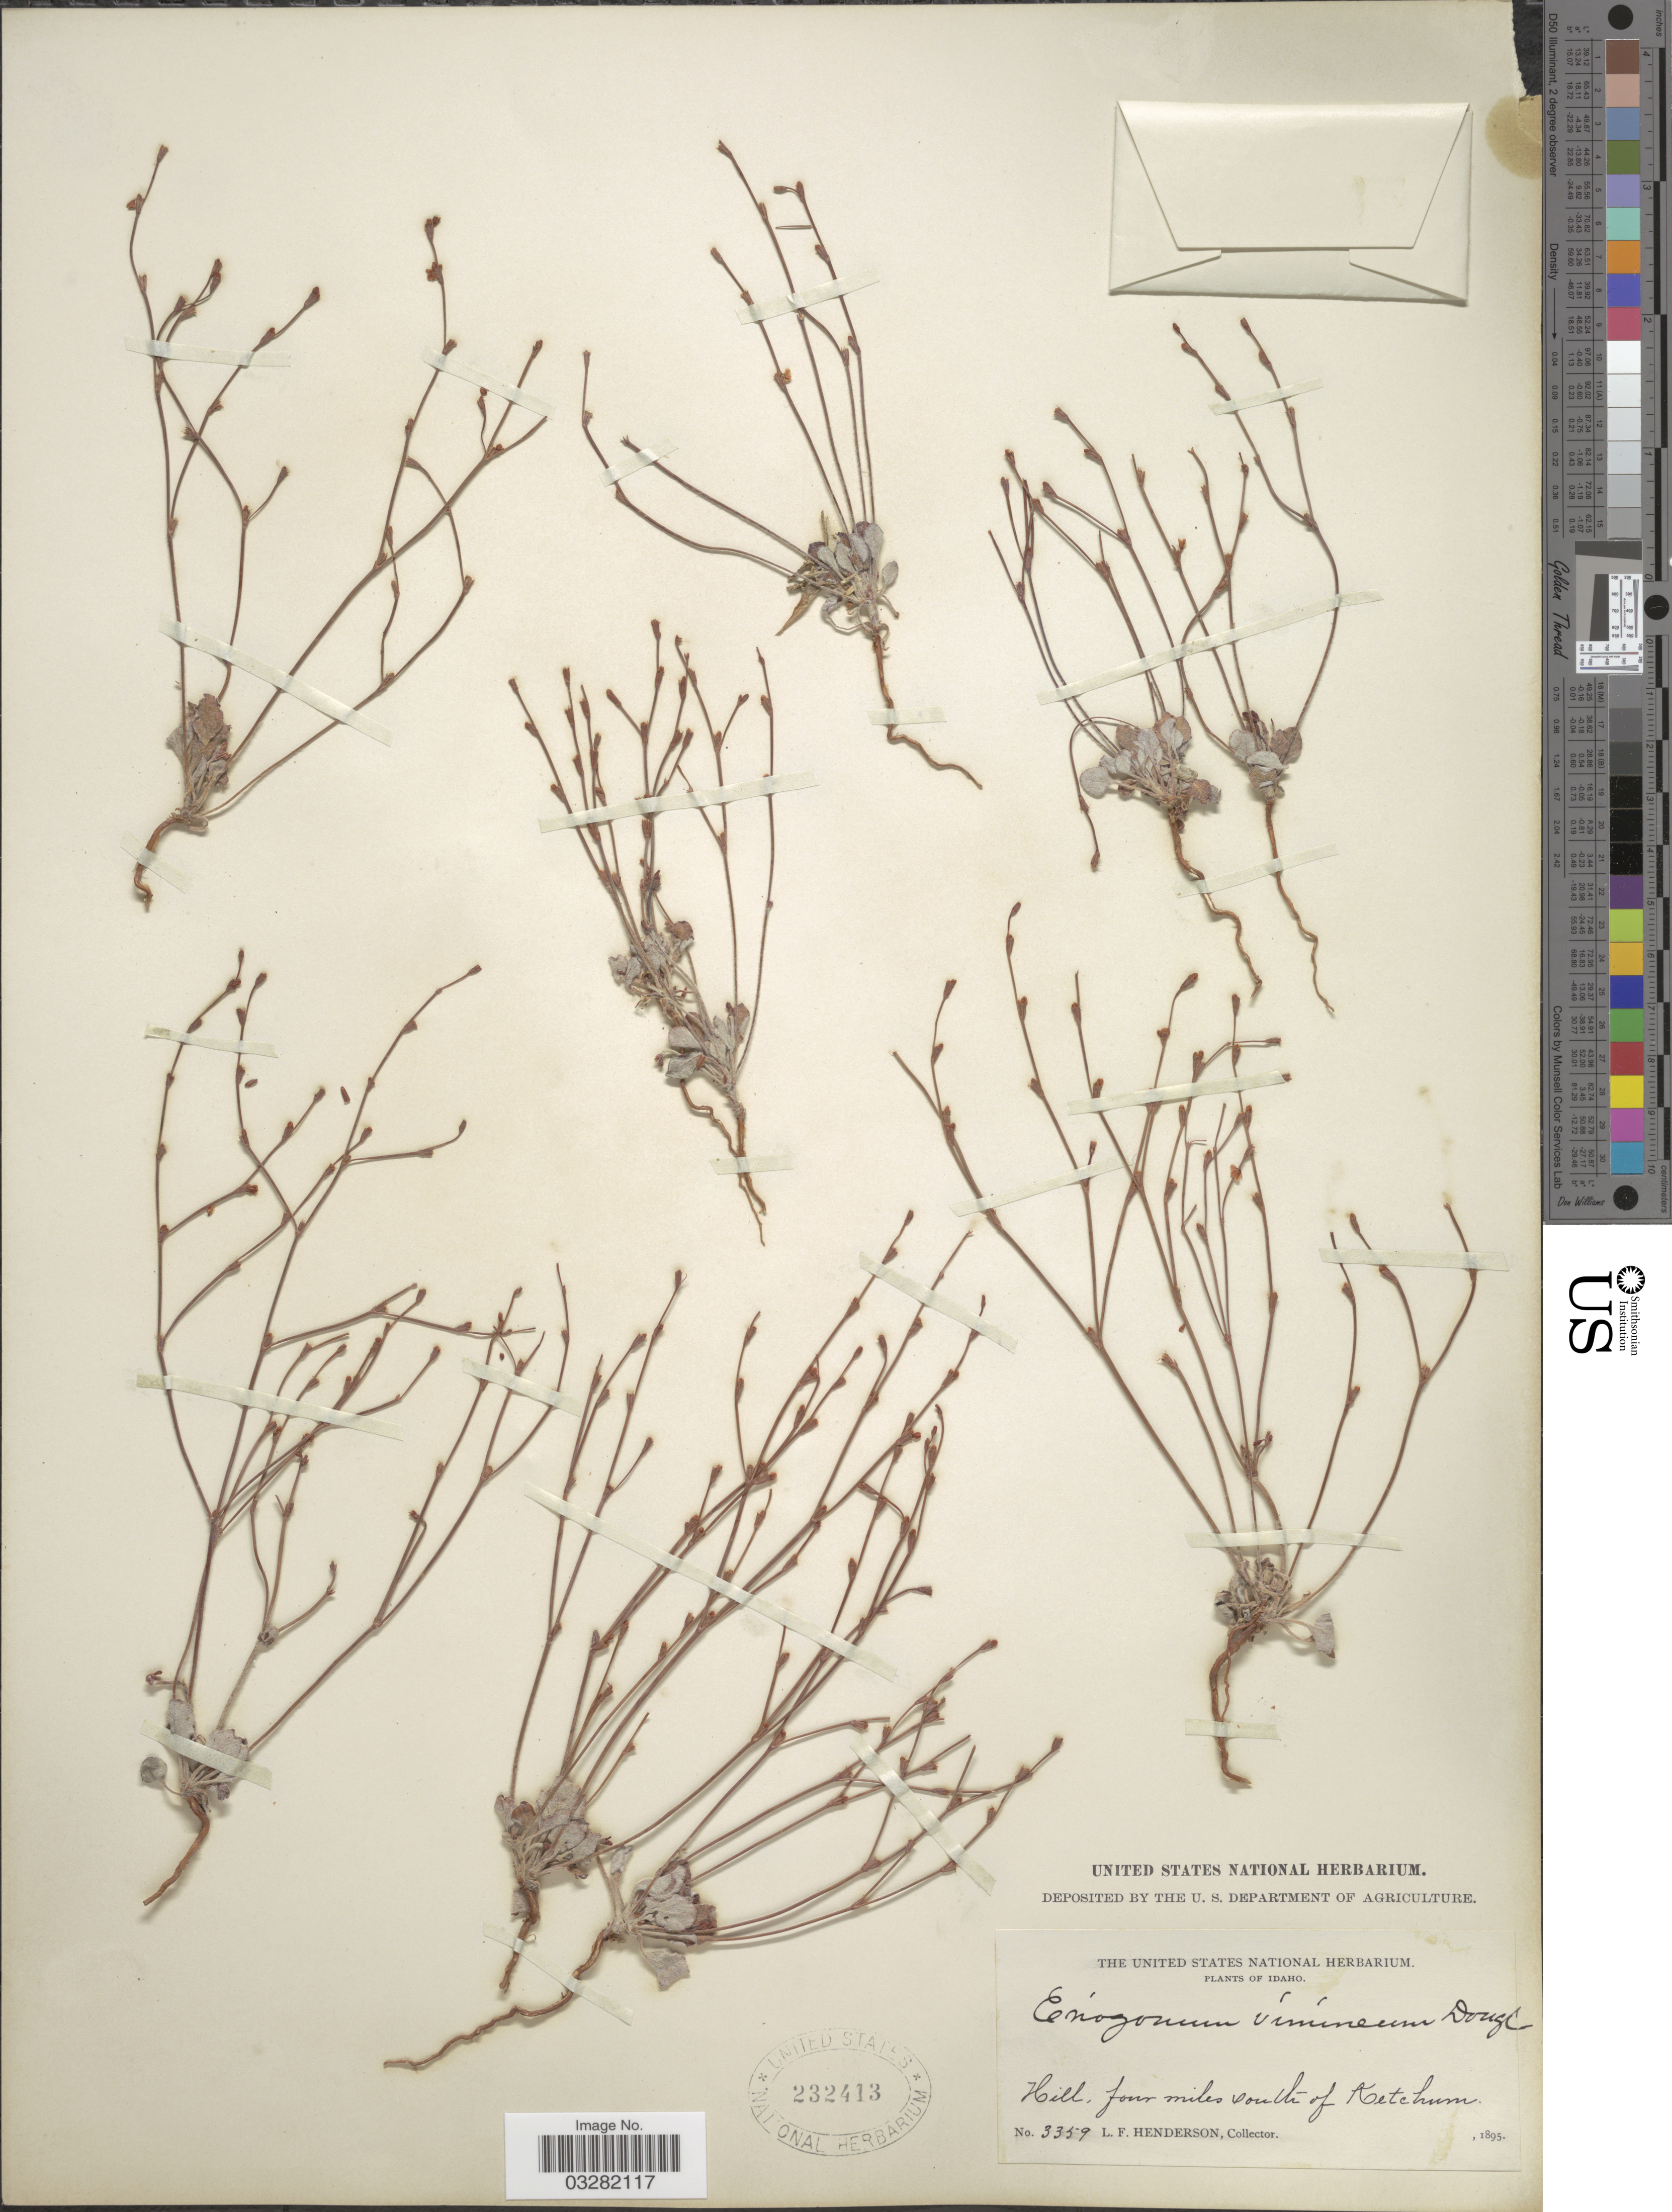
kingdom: Plantae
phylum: Tracheophyta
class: Magnoliopsida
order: Caryophyllales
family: Polygonaceae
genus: Eriogonum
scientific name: Eriogonum vimineum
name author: Douglas ex Benth.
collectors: L. Henderson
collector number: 3359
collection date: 1895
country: United States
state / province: Idaho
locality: Hill, four miles south of Ketchum.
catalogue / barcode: US 232413